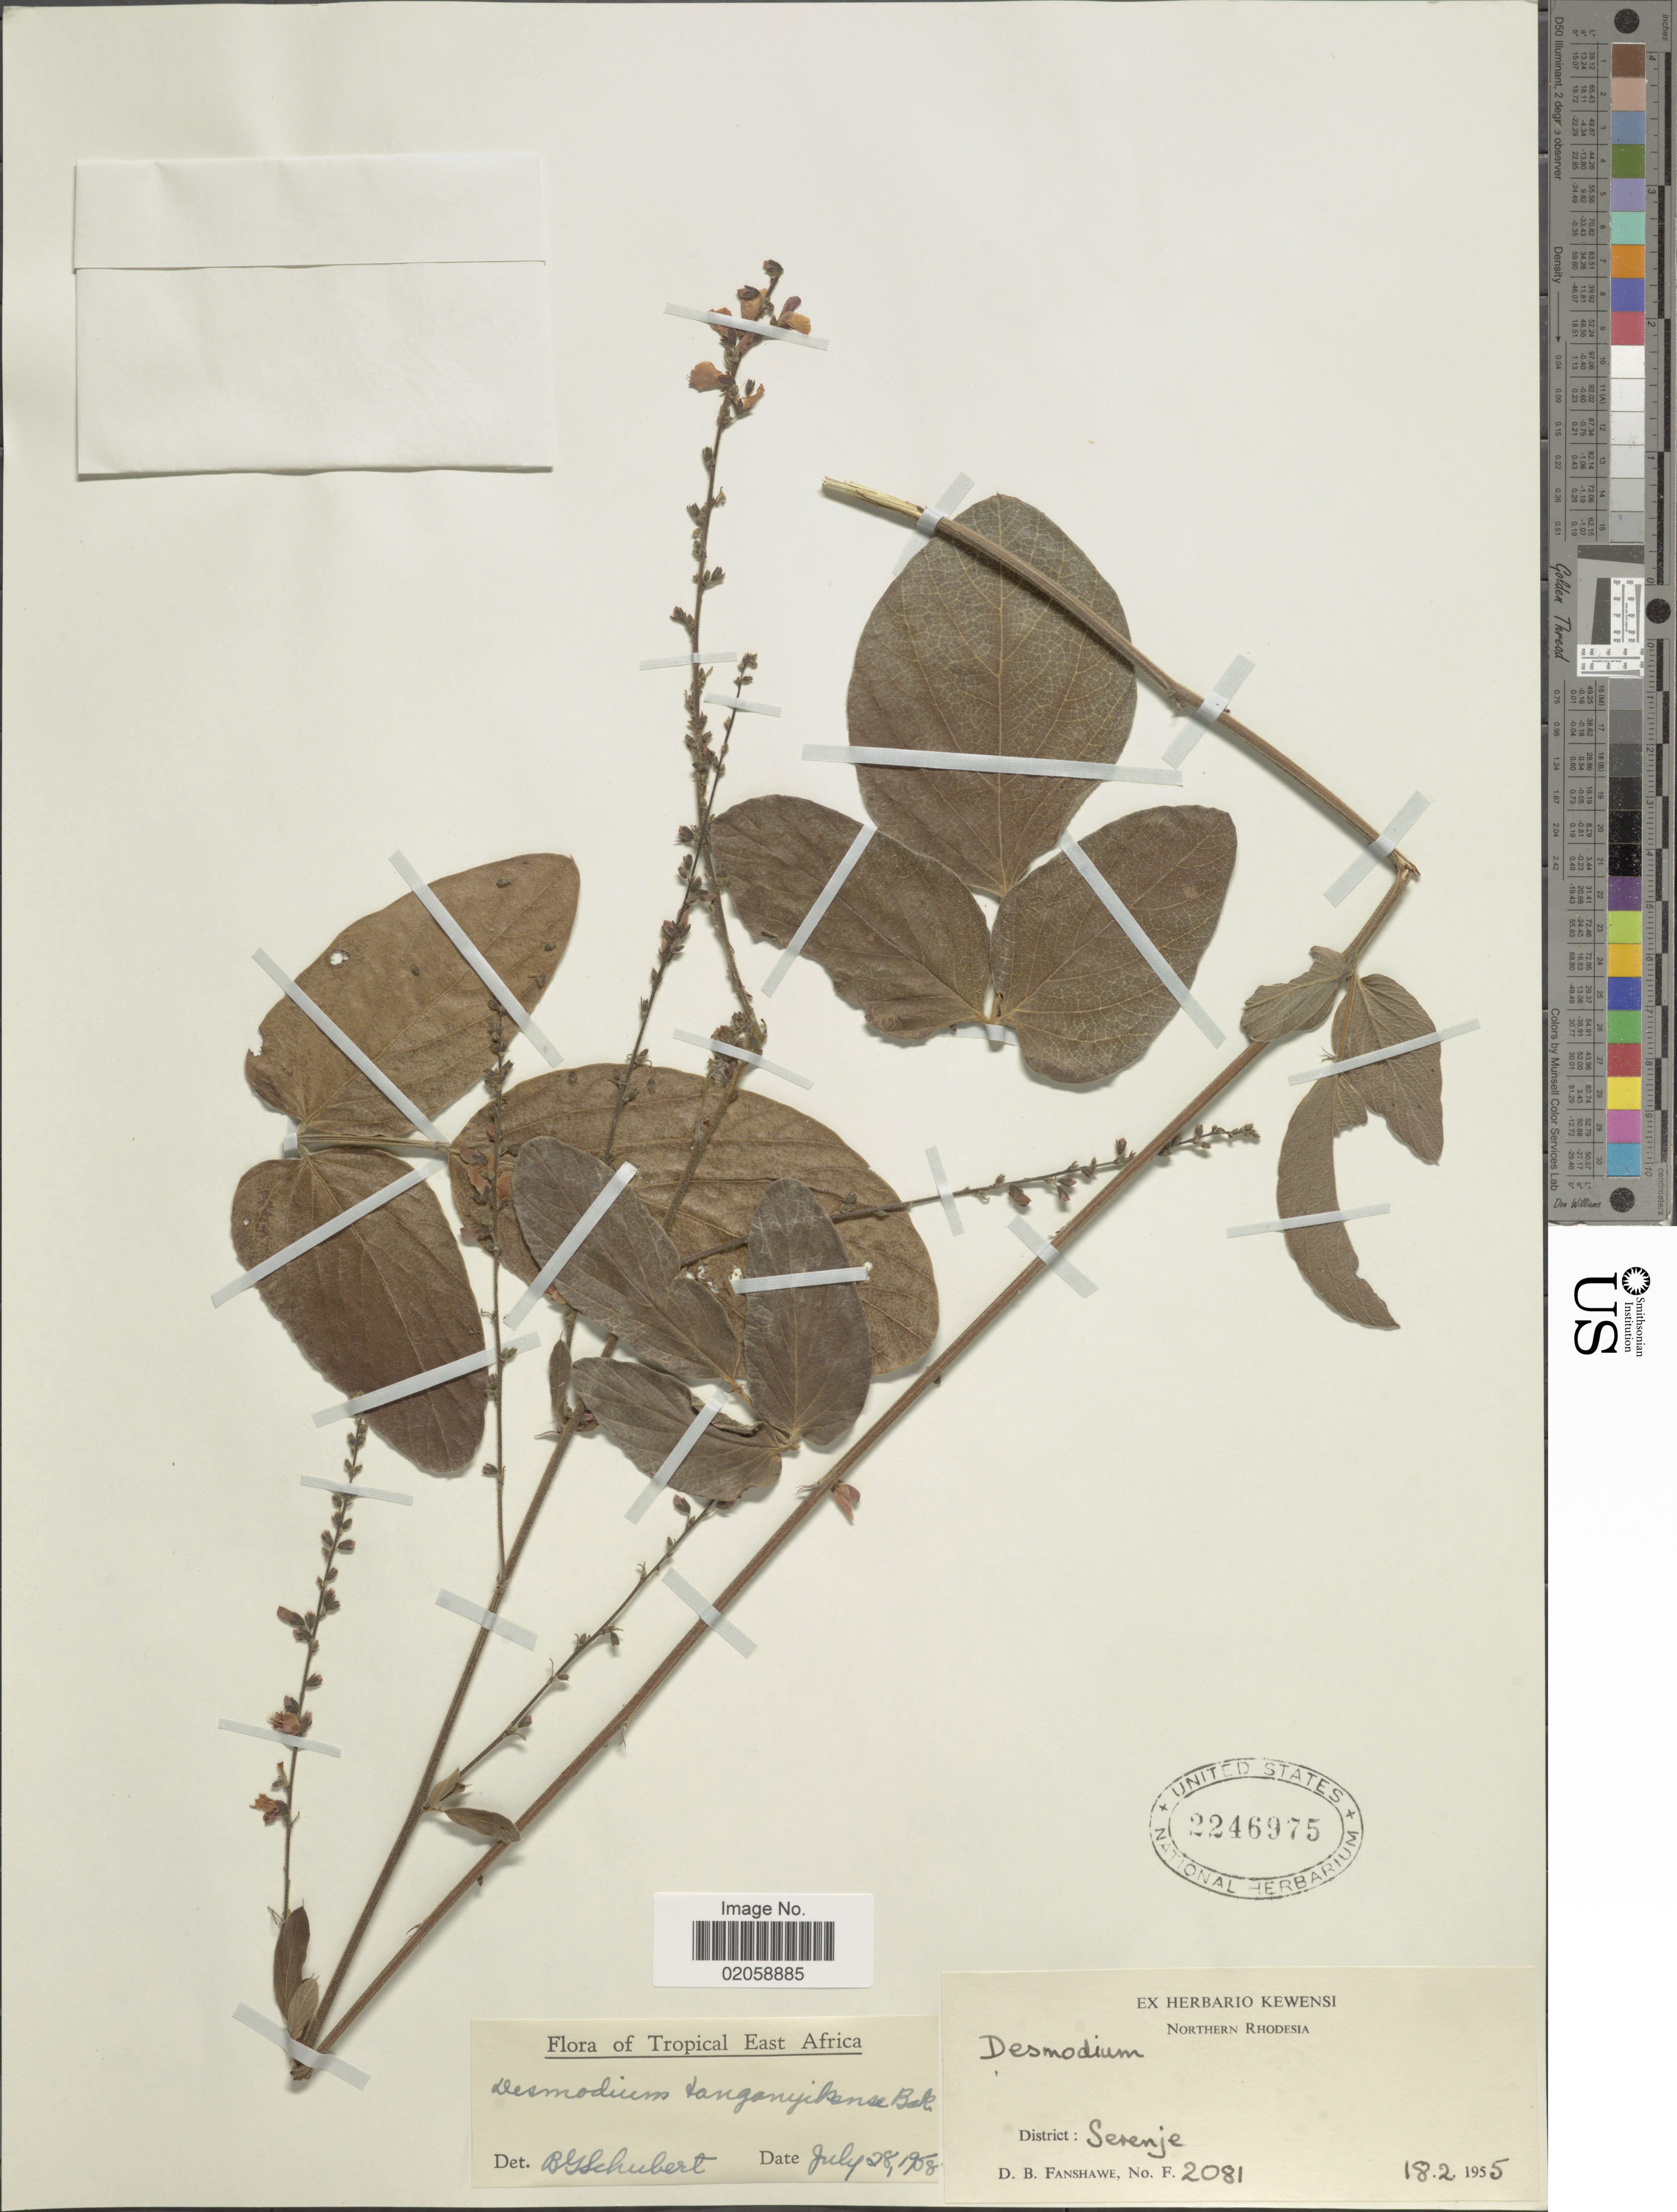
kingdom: Plantae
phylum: Tracheophyta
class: Magnoliopsida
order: Fabales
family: Fabaceae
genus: Pleurolobus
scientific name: Pleurolobus tanganyikensis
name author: (Baker) H. Ohashi & K. Ohashi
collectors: D. B. Fanshawe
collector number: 2081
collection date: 1955-02-18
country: Zambia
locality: Northern Rhodesia. District: Serenje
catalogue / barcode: US 2246975